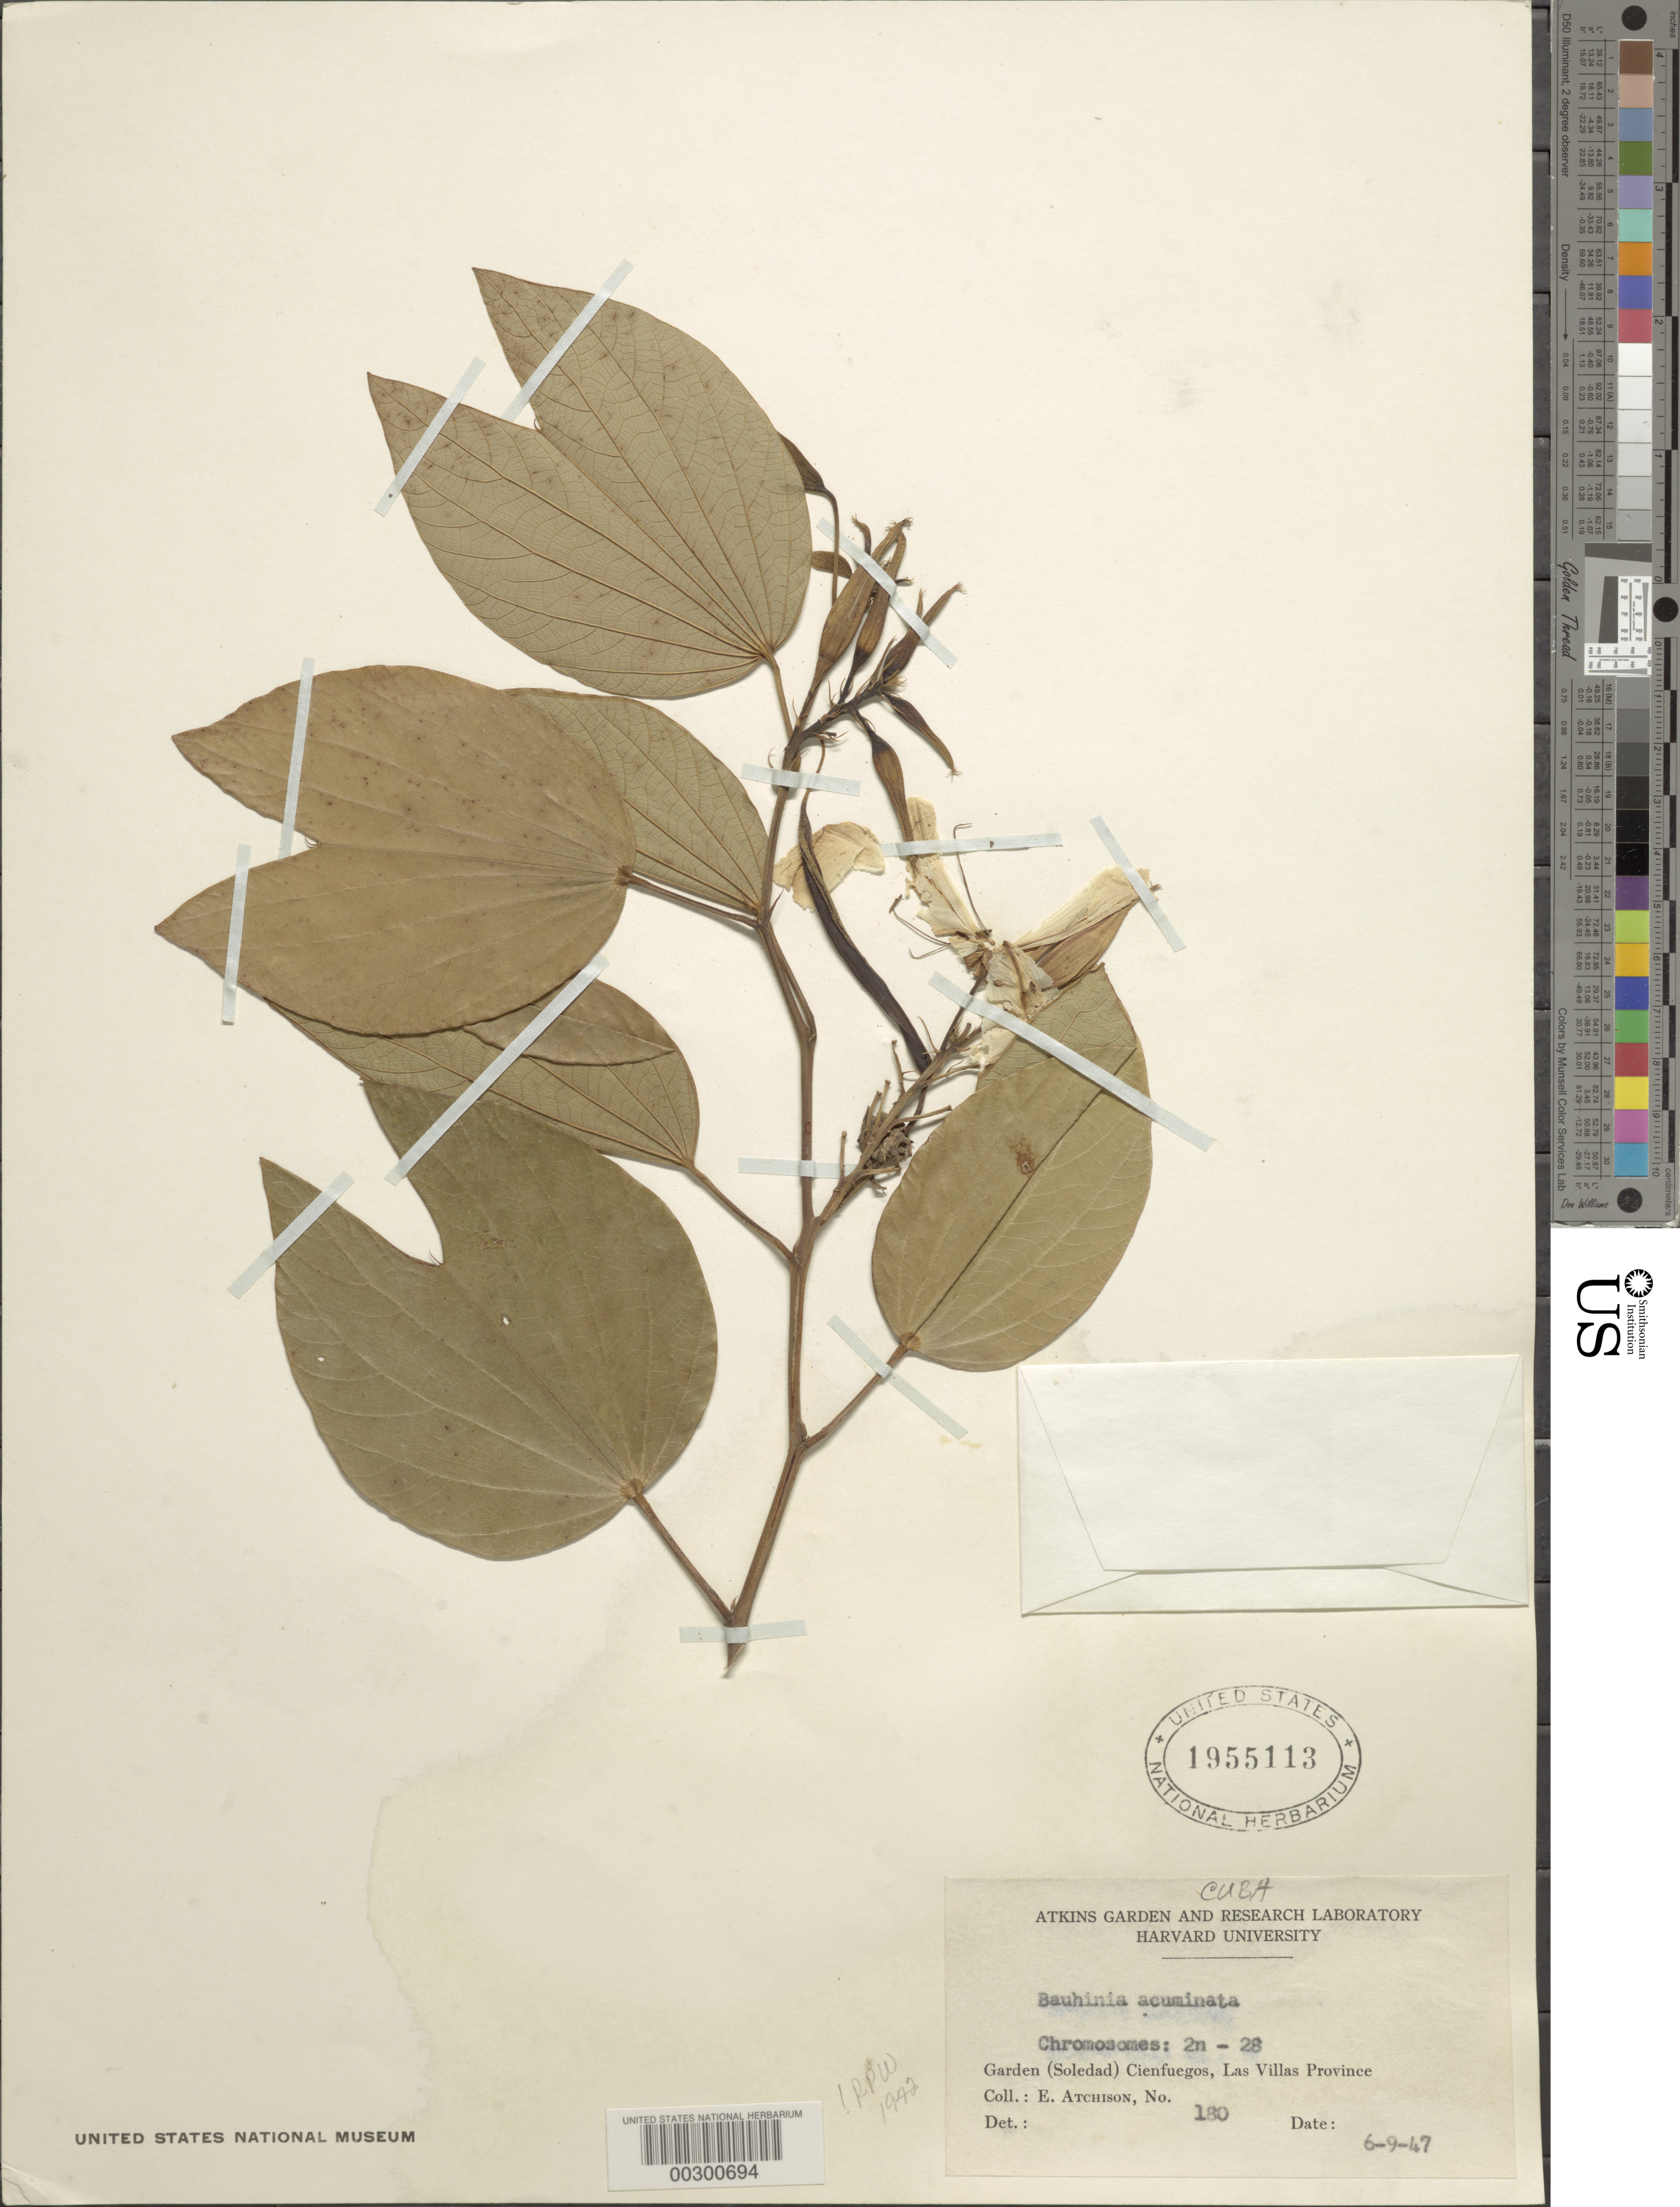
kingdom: Plantae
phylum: Tracheophyta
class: Magnoliopsida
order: Fabales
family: Fabaceae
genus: Bauhinia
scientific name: Bauhinia acuminata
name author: L.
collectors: E. Atchison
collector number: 180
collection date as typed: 09 Jun 1947 or 06 Sep 1947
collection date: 1947-06-09 or 1947-09-06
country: Cuba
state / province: Las Villas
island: Greater Antilles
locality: Garden (soledad) cienfuegos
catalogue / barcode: US 1955113